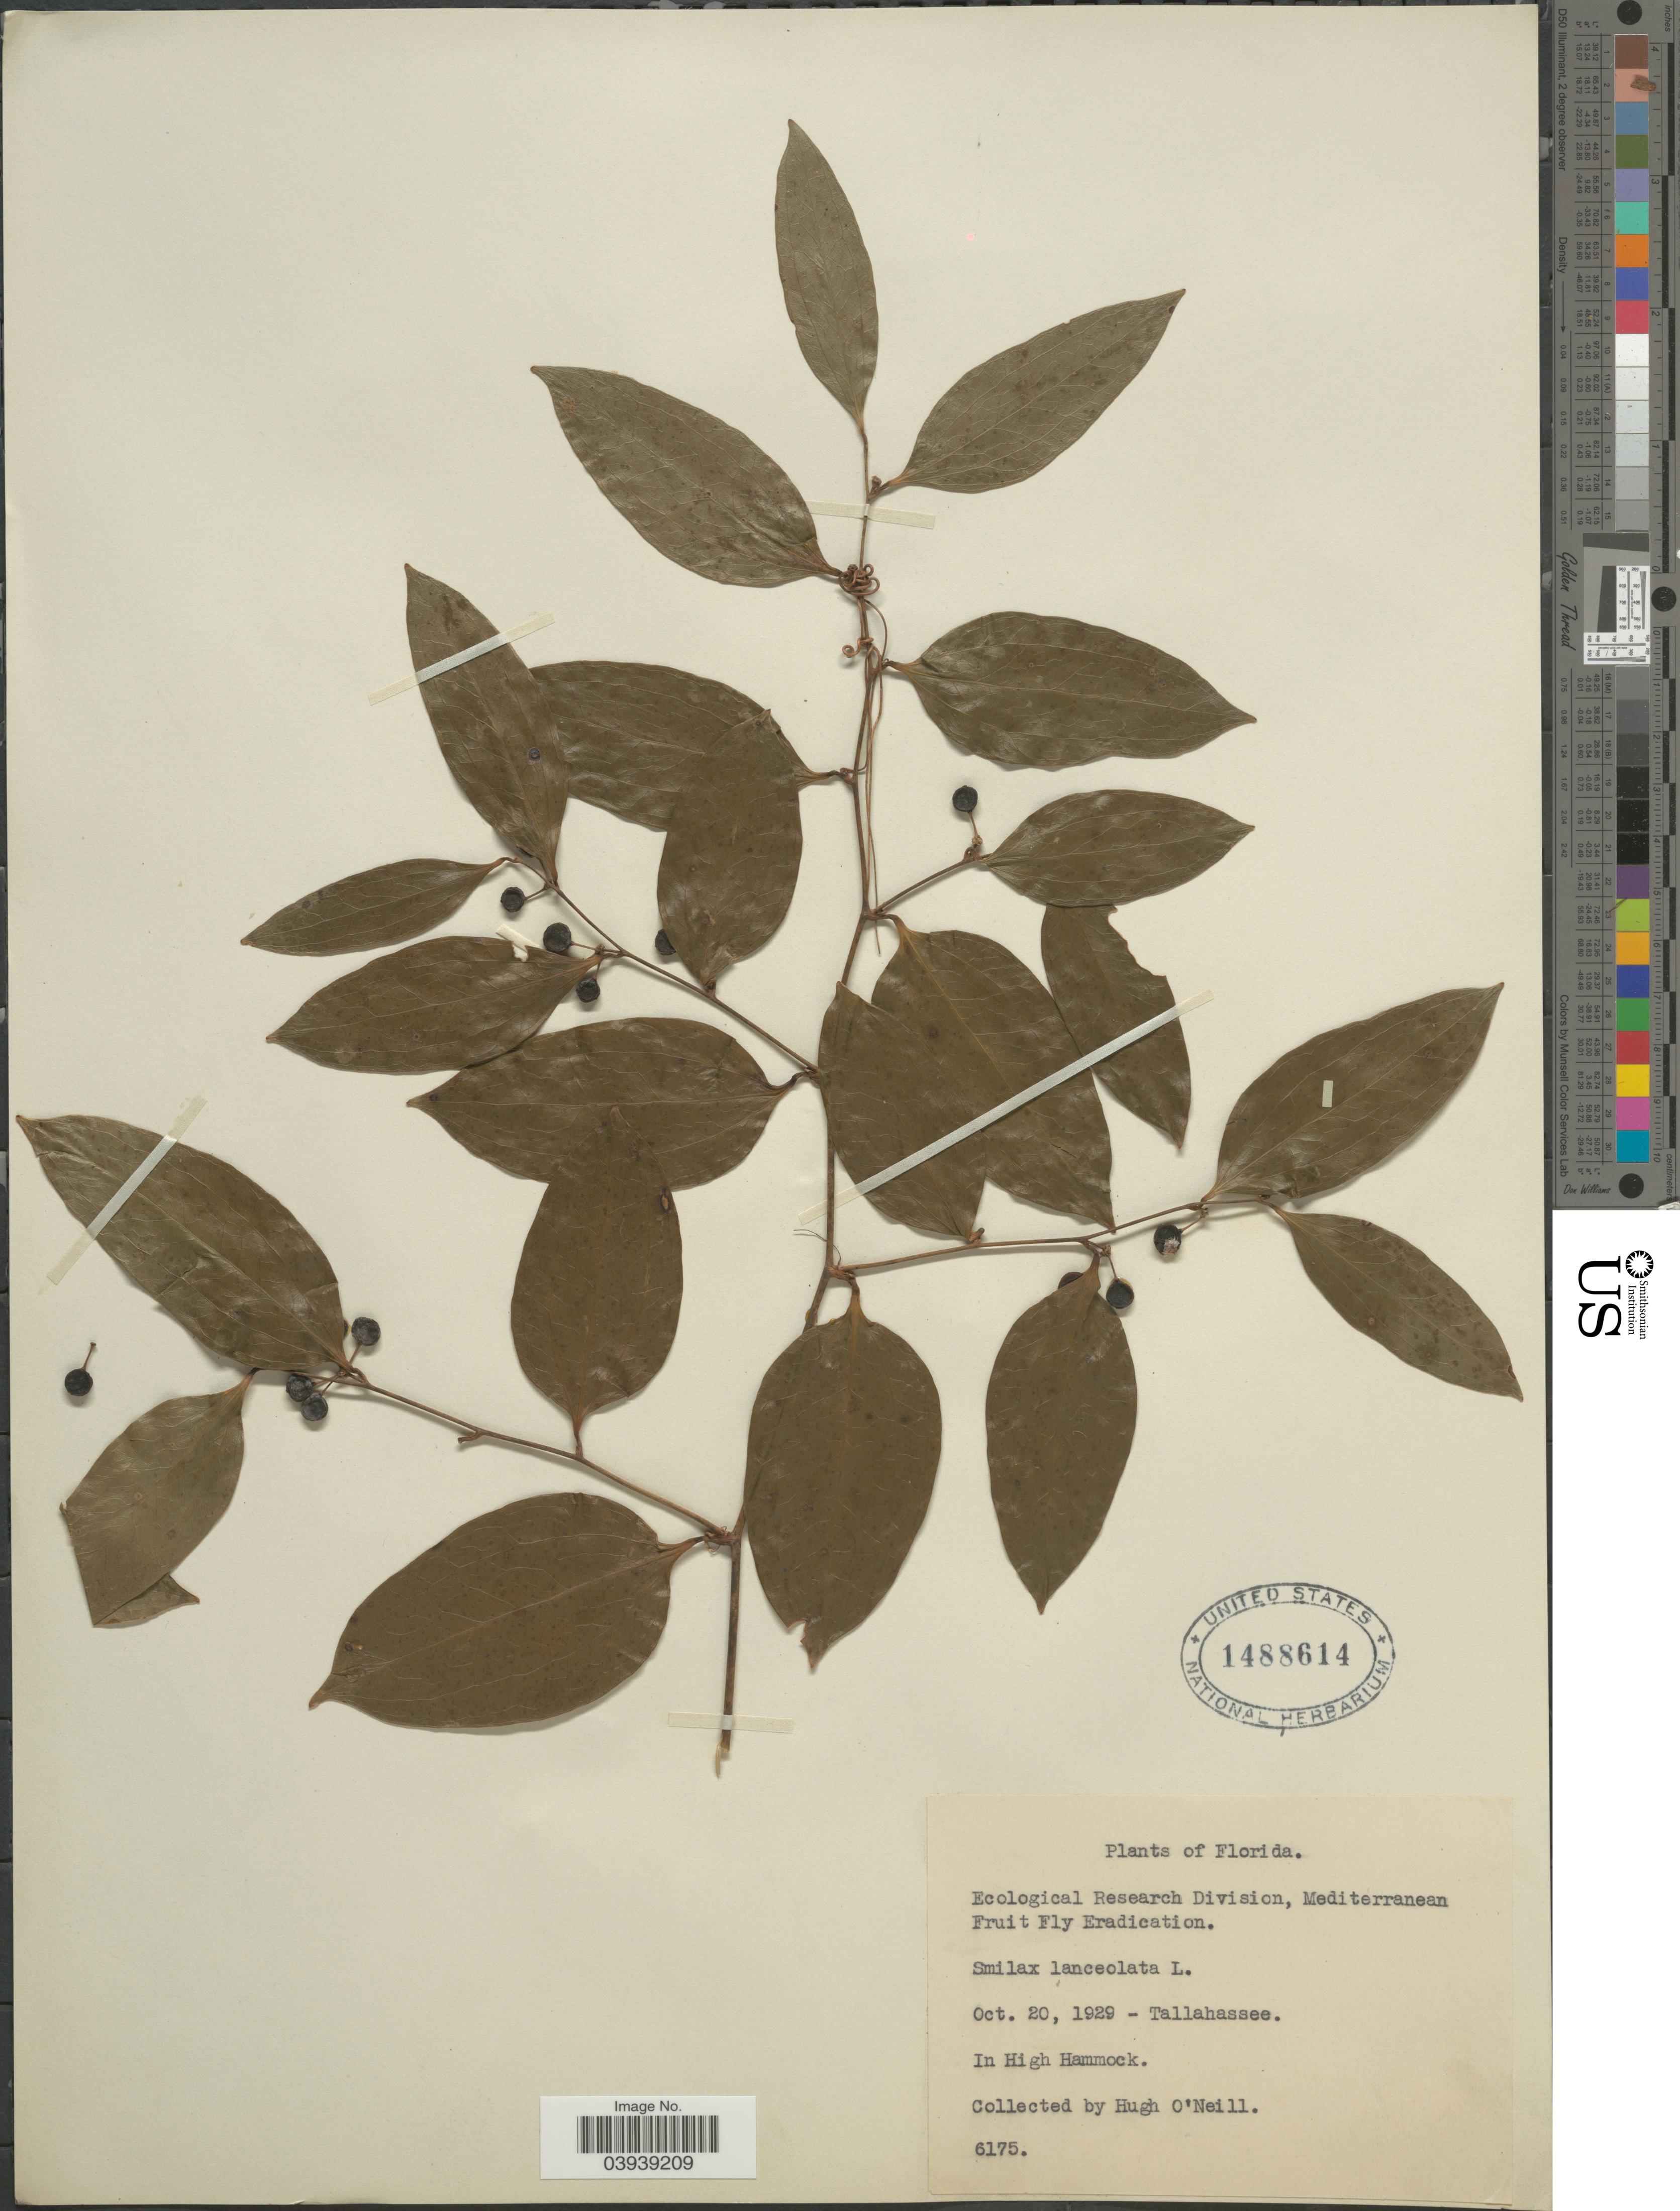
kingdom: Plantae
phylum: Tracheophyta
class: Liliopsida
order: Liliales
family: Smilacaceae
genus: Smilax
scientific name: Smilax smallii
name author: Morong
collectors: H. O'Neill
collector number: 6175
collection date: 1929-10-20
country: United States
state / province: Florida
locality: Tallahassee. In High Hammock.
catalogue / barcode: US 1488614